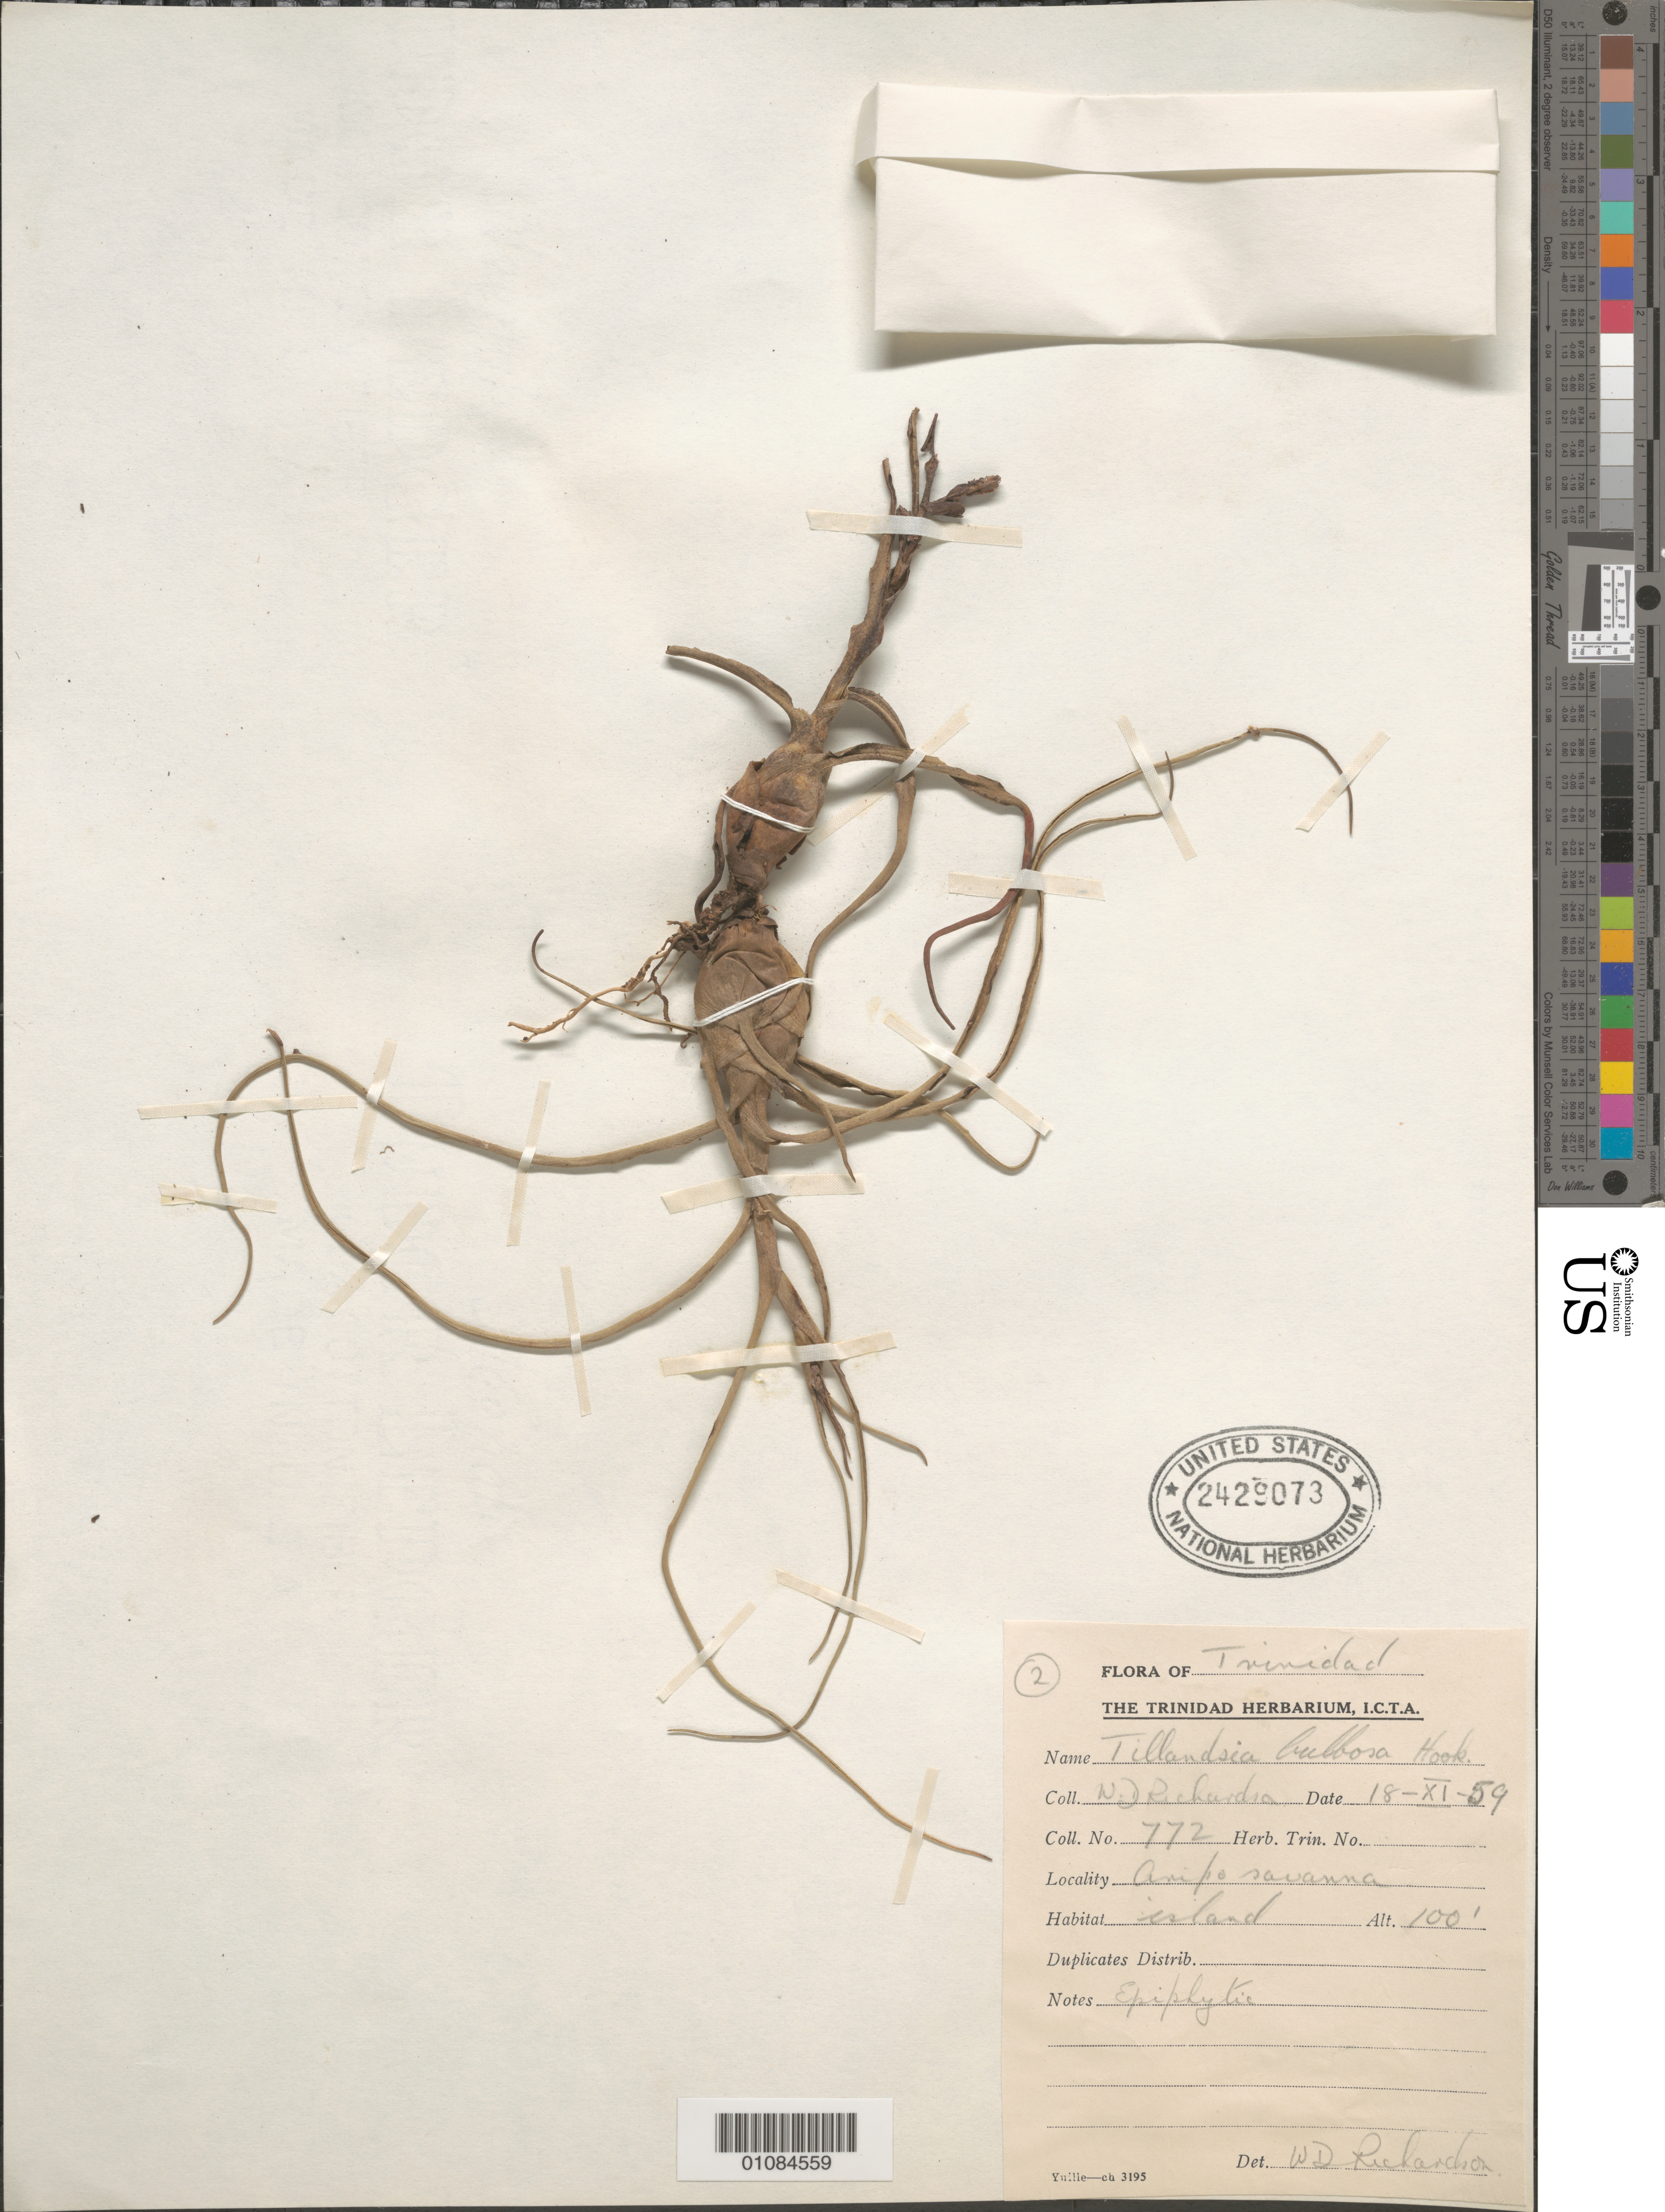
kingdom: Plantae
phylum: Tracheophyta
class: Liliopsida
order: Poales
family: Bromeliaceae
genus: Tillandsia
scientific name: Tillandsia bulbosa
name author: Hook.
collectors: W. D. Richardson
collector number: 772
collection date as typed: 18 Nov 1959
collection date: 1959-11-18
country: Trinidad and Tobago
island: Trinidad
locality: Aripo savanna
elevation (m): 30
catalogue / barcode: US 2429073